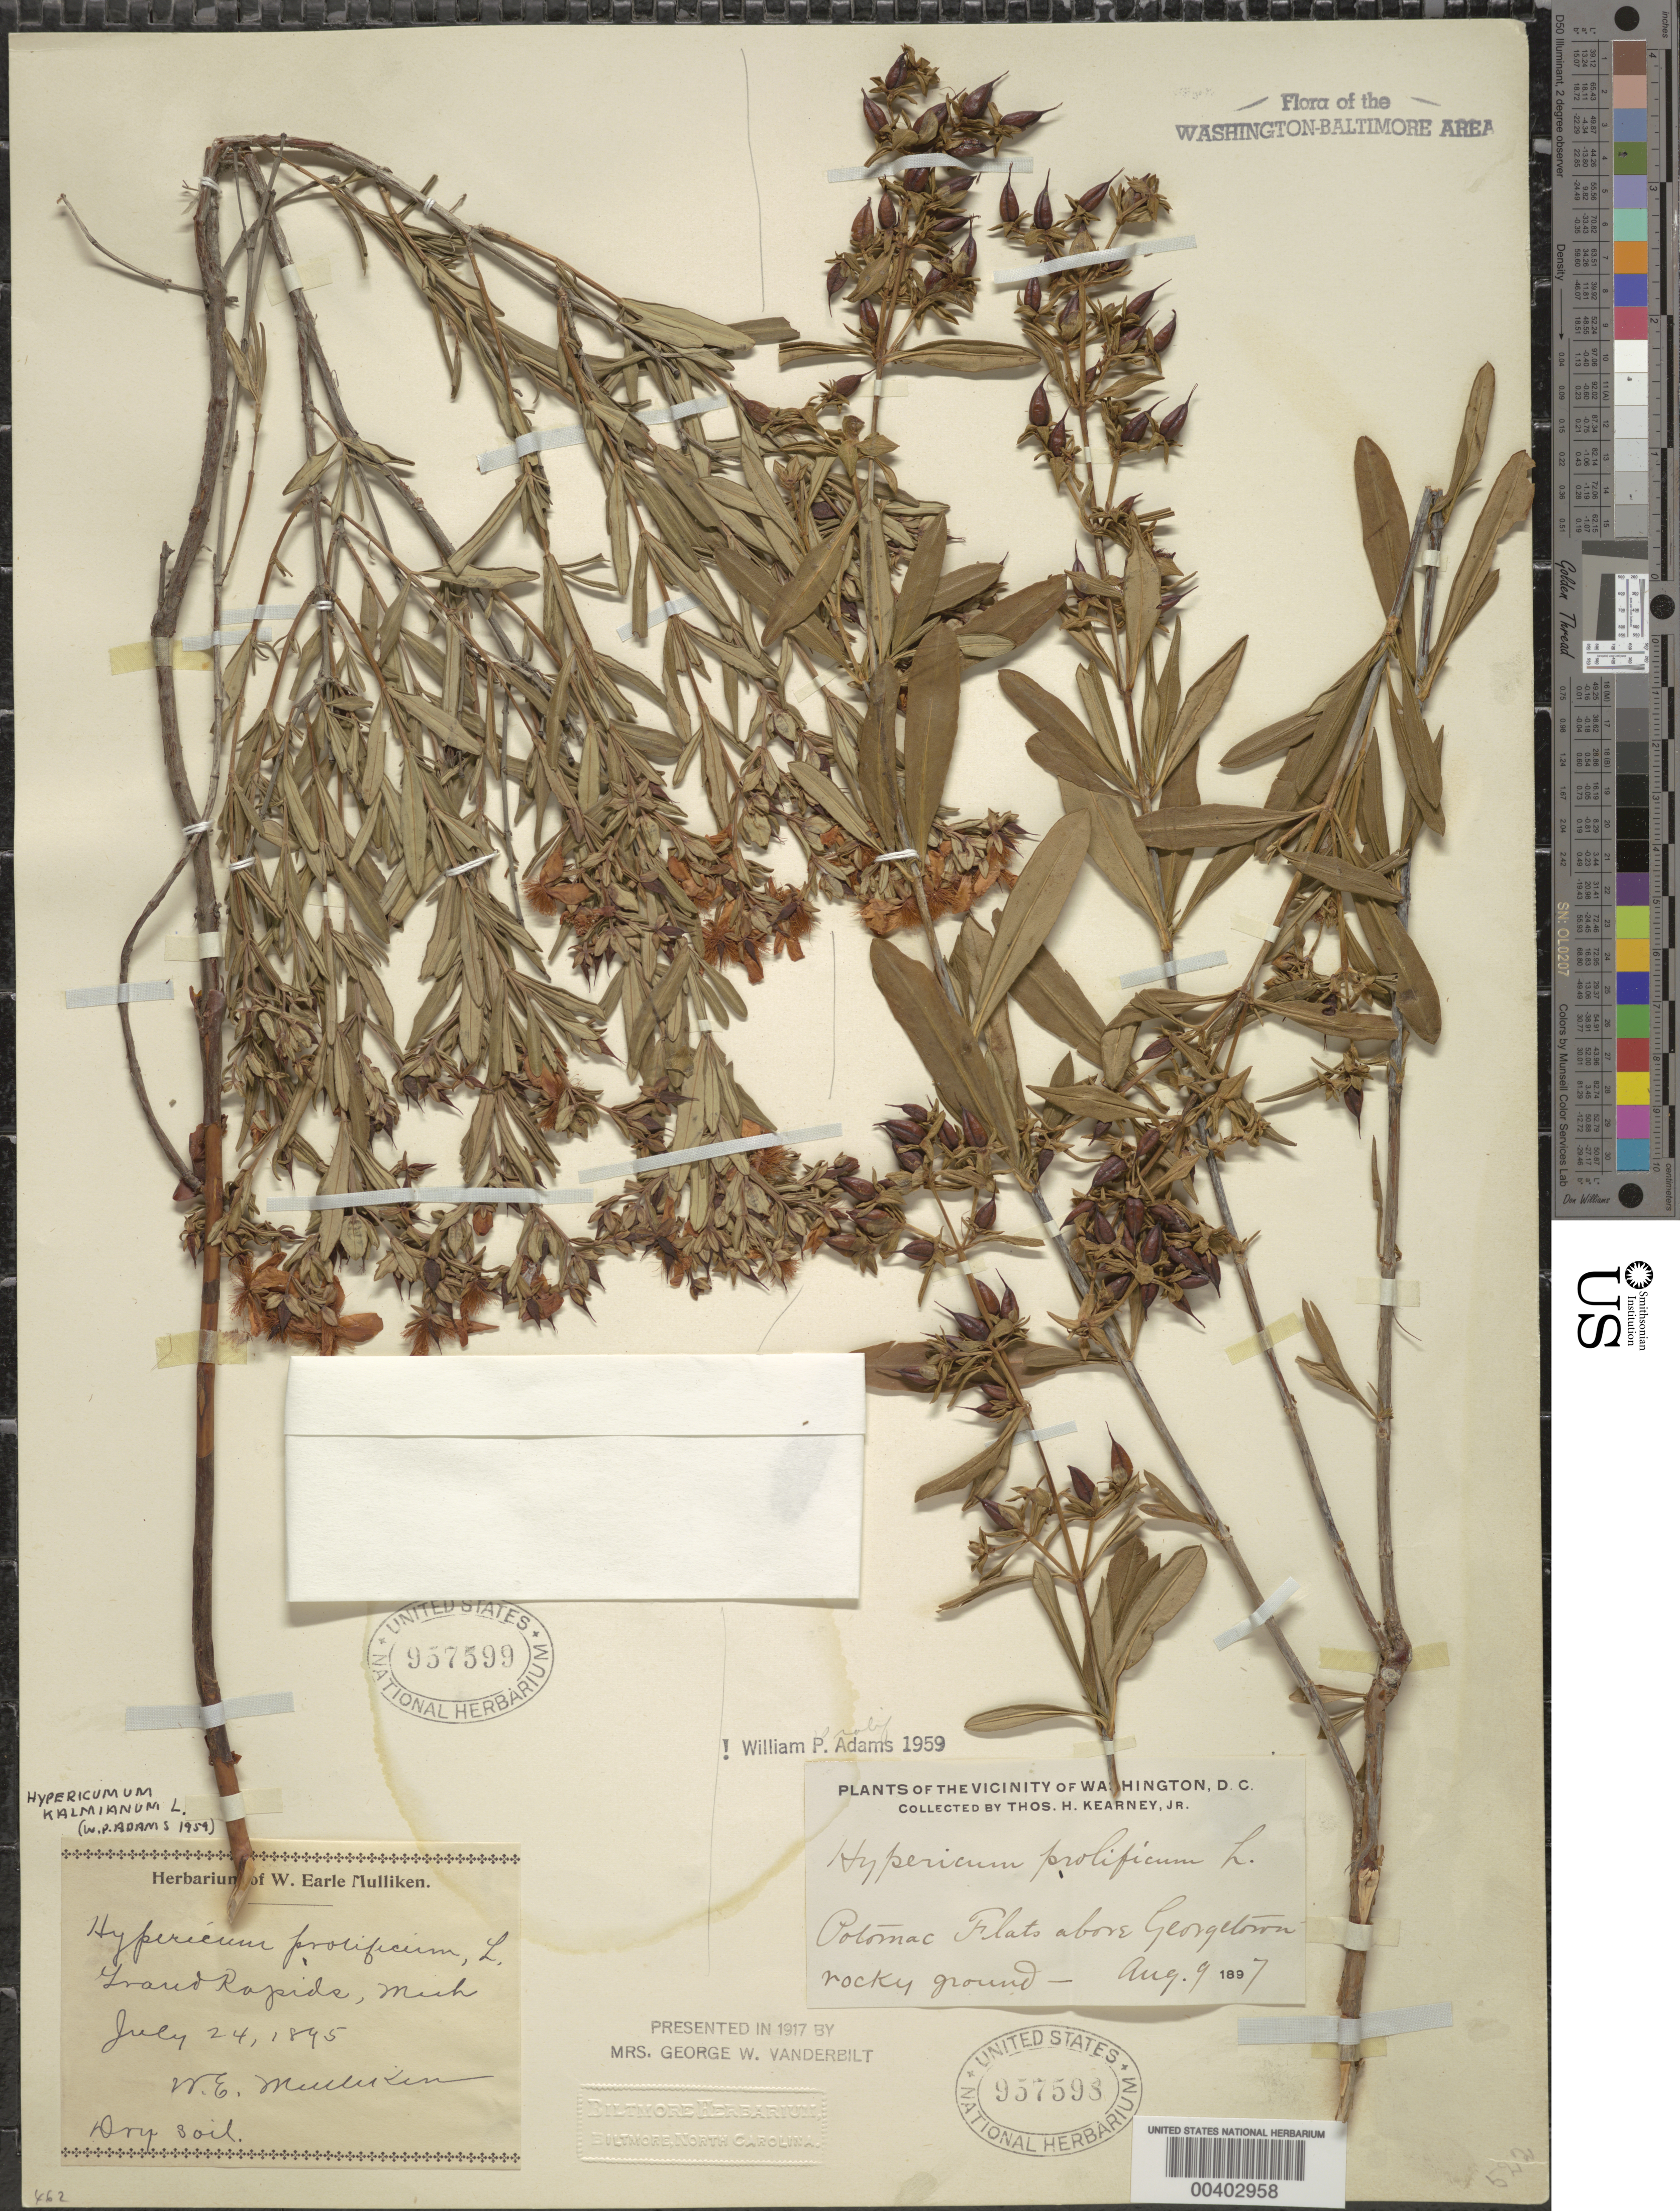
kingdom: Plantae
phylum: Tracheophyta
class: Magnoliopsida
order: Malpighiales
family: Hypericaceae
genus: Hypericum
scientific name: Hypericum prolificum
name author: L.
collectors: T. H. Kearney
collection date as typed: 09 Aug 1897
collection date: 1897-08-09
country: United States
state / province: District of Columbia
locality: Potomac River flats above Georgetown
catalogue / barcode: US 957598